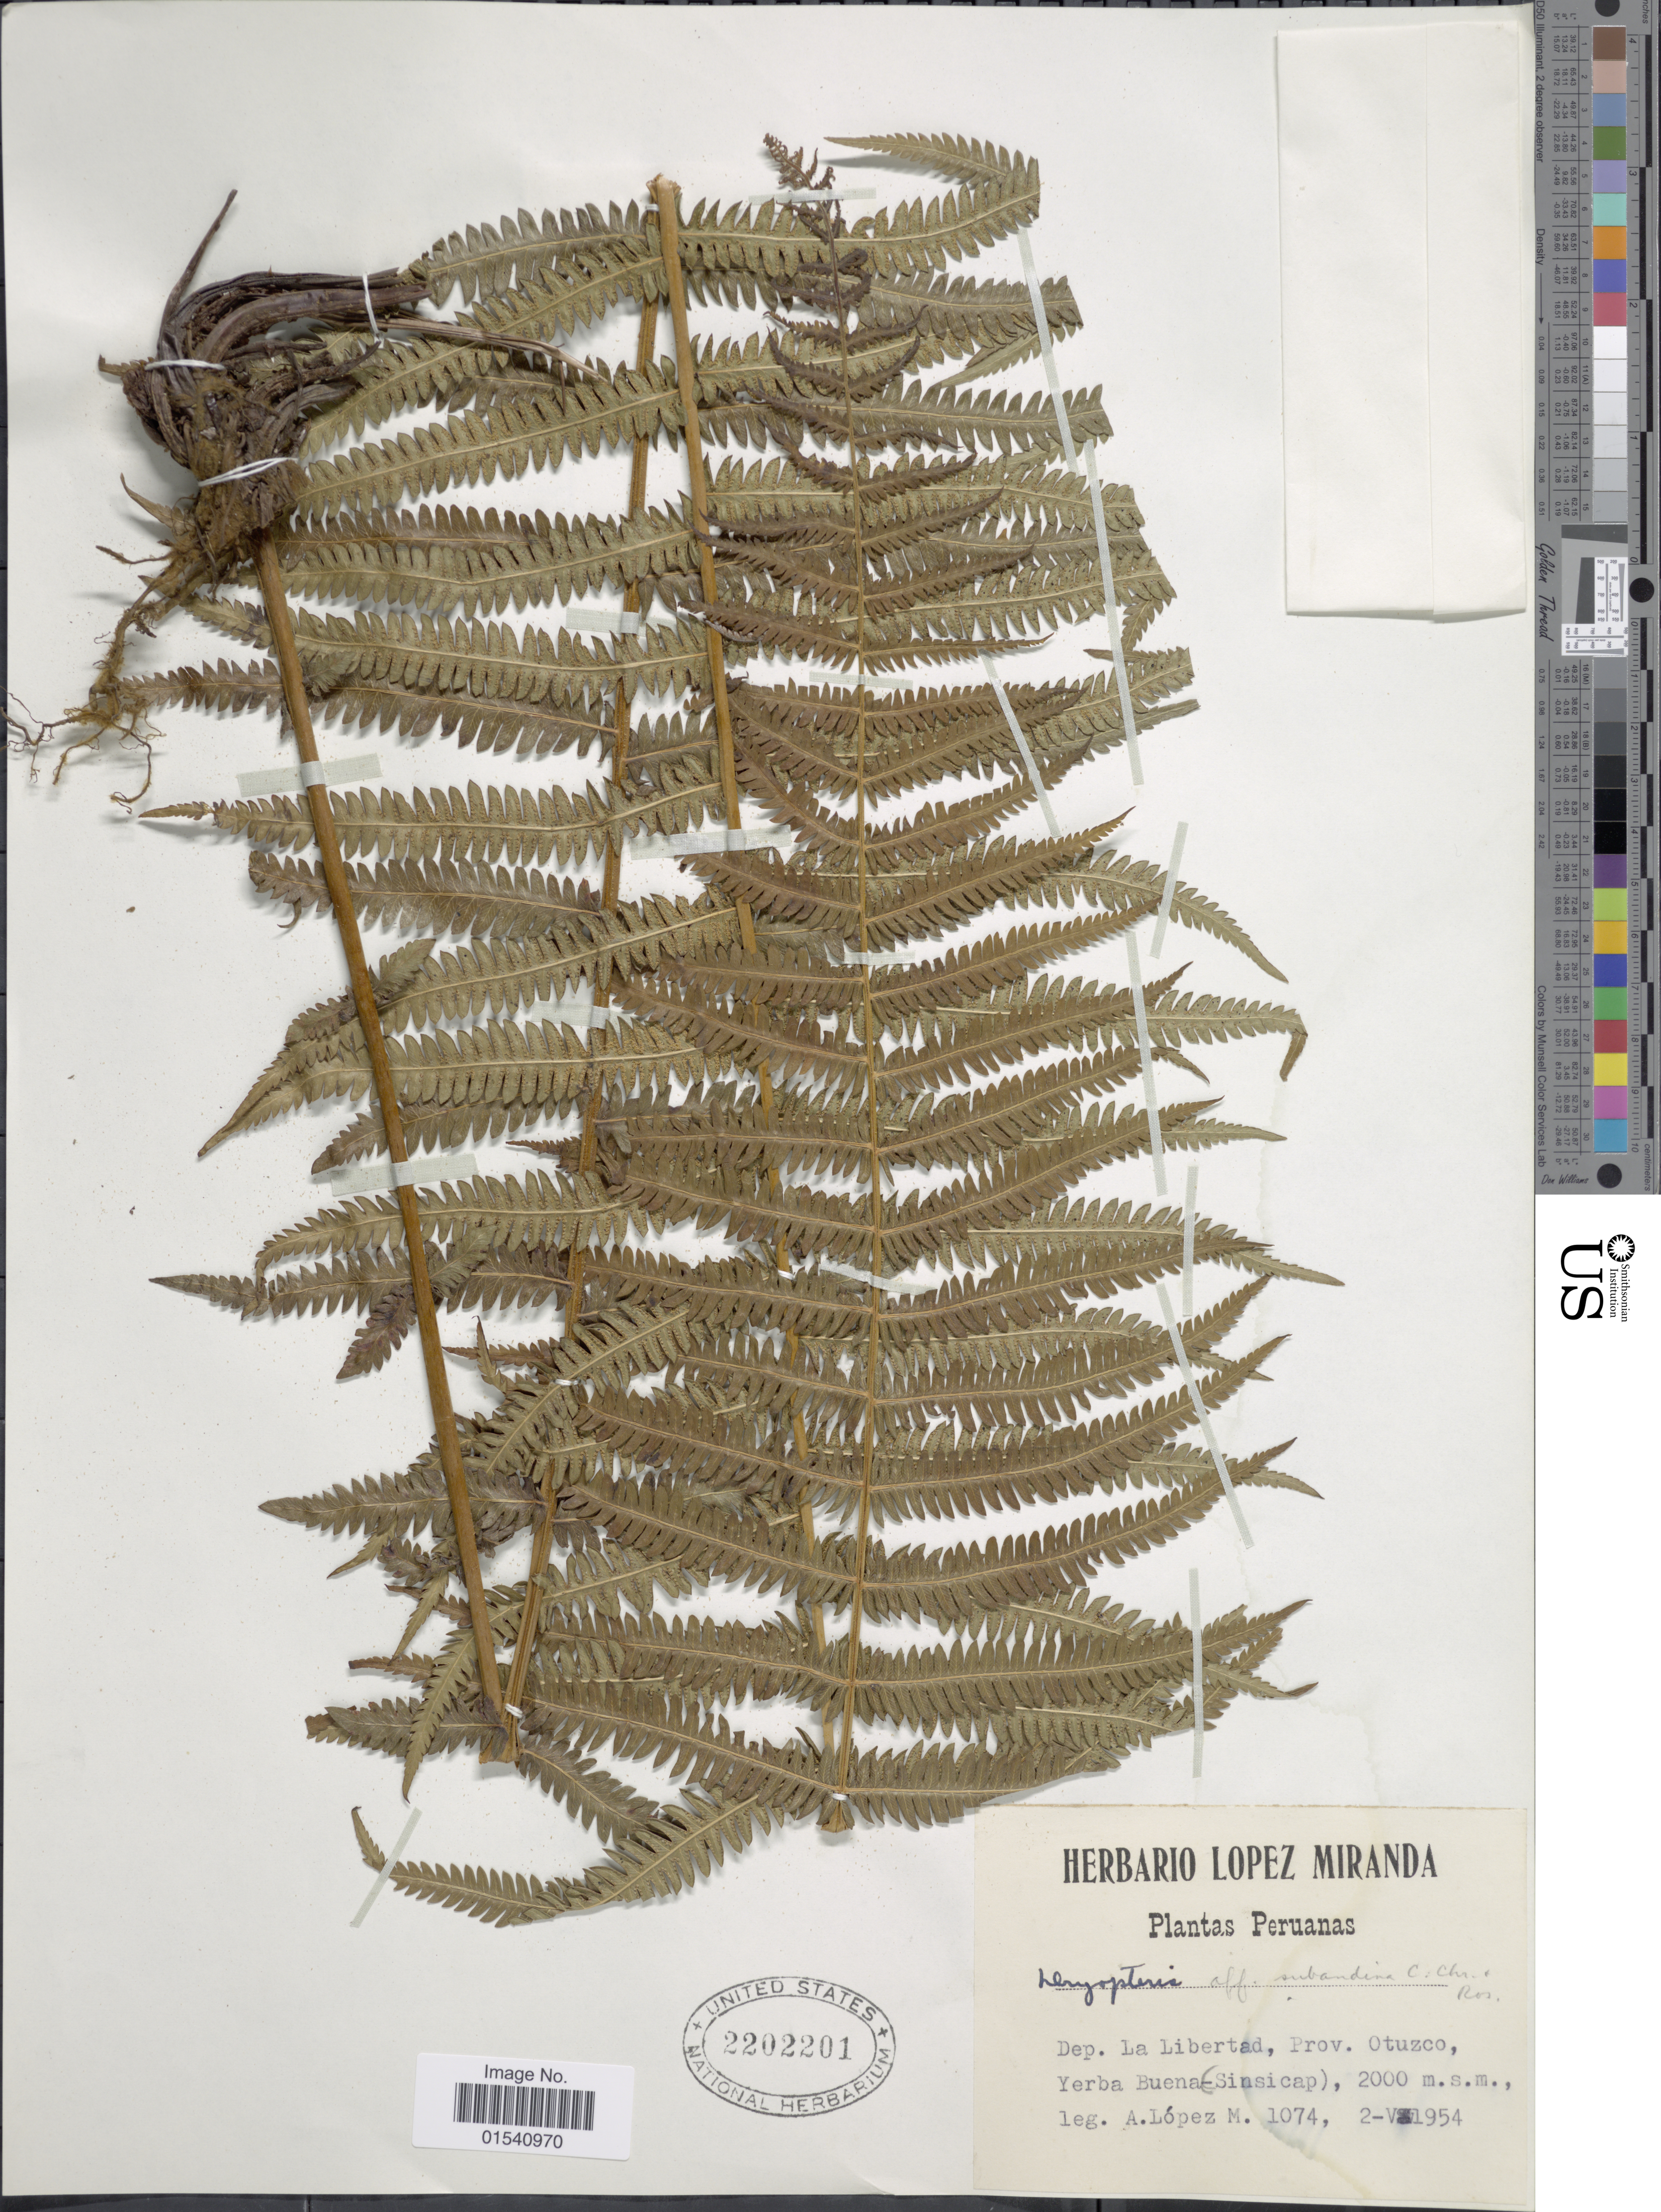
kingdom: Plantae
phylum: Tracheophyta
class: Polypodiopsida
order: Polypodiales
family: Thelypteridaceae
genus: Amauropelta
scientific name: Amauropelta rufa (Poir.) comb. nov., ined 2015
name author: (Poir.)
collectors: A. López M.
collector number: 1074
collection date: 1954-05-02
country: Peru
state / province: La Libertad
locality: Dep. La Libertad, Prov. Otuzco, yerba Buena (Sinsicap)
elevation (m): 2000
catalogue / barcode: US 2202201